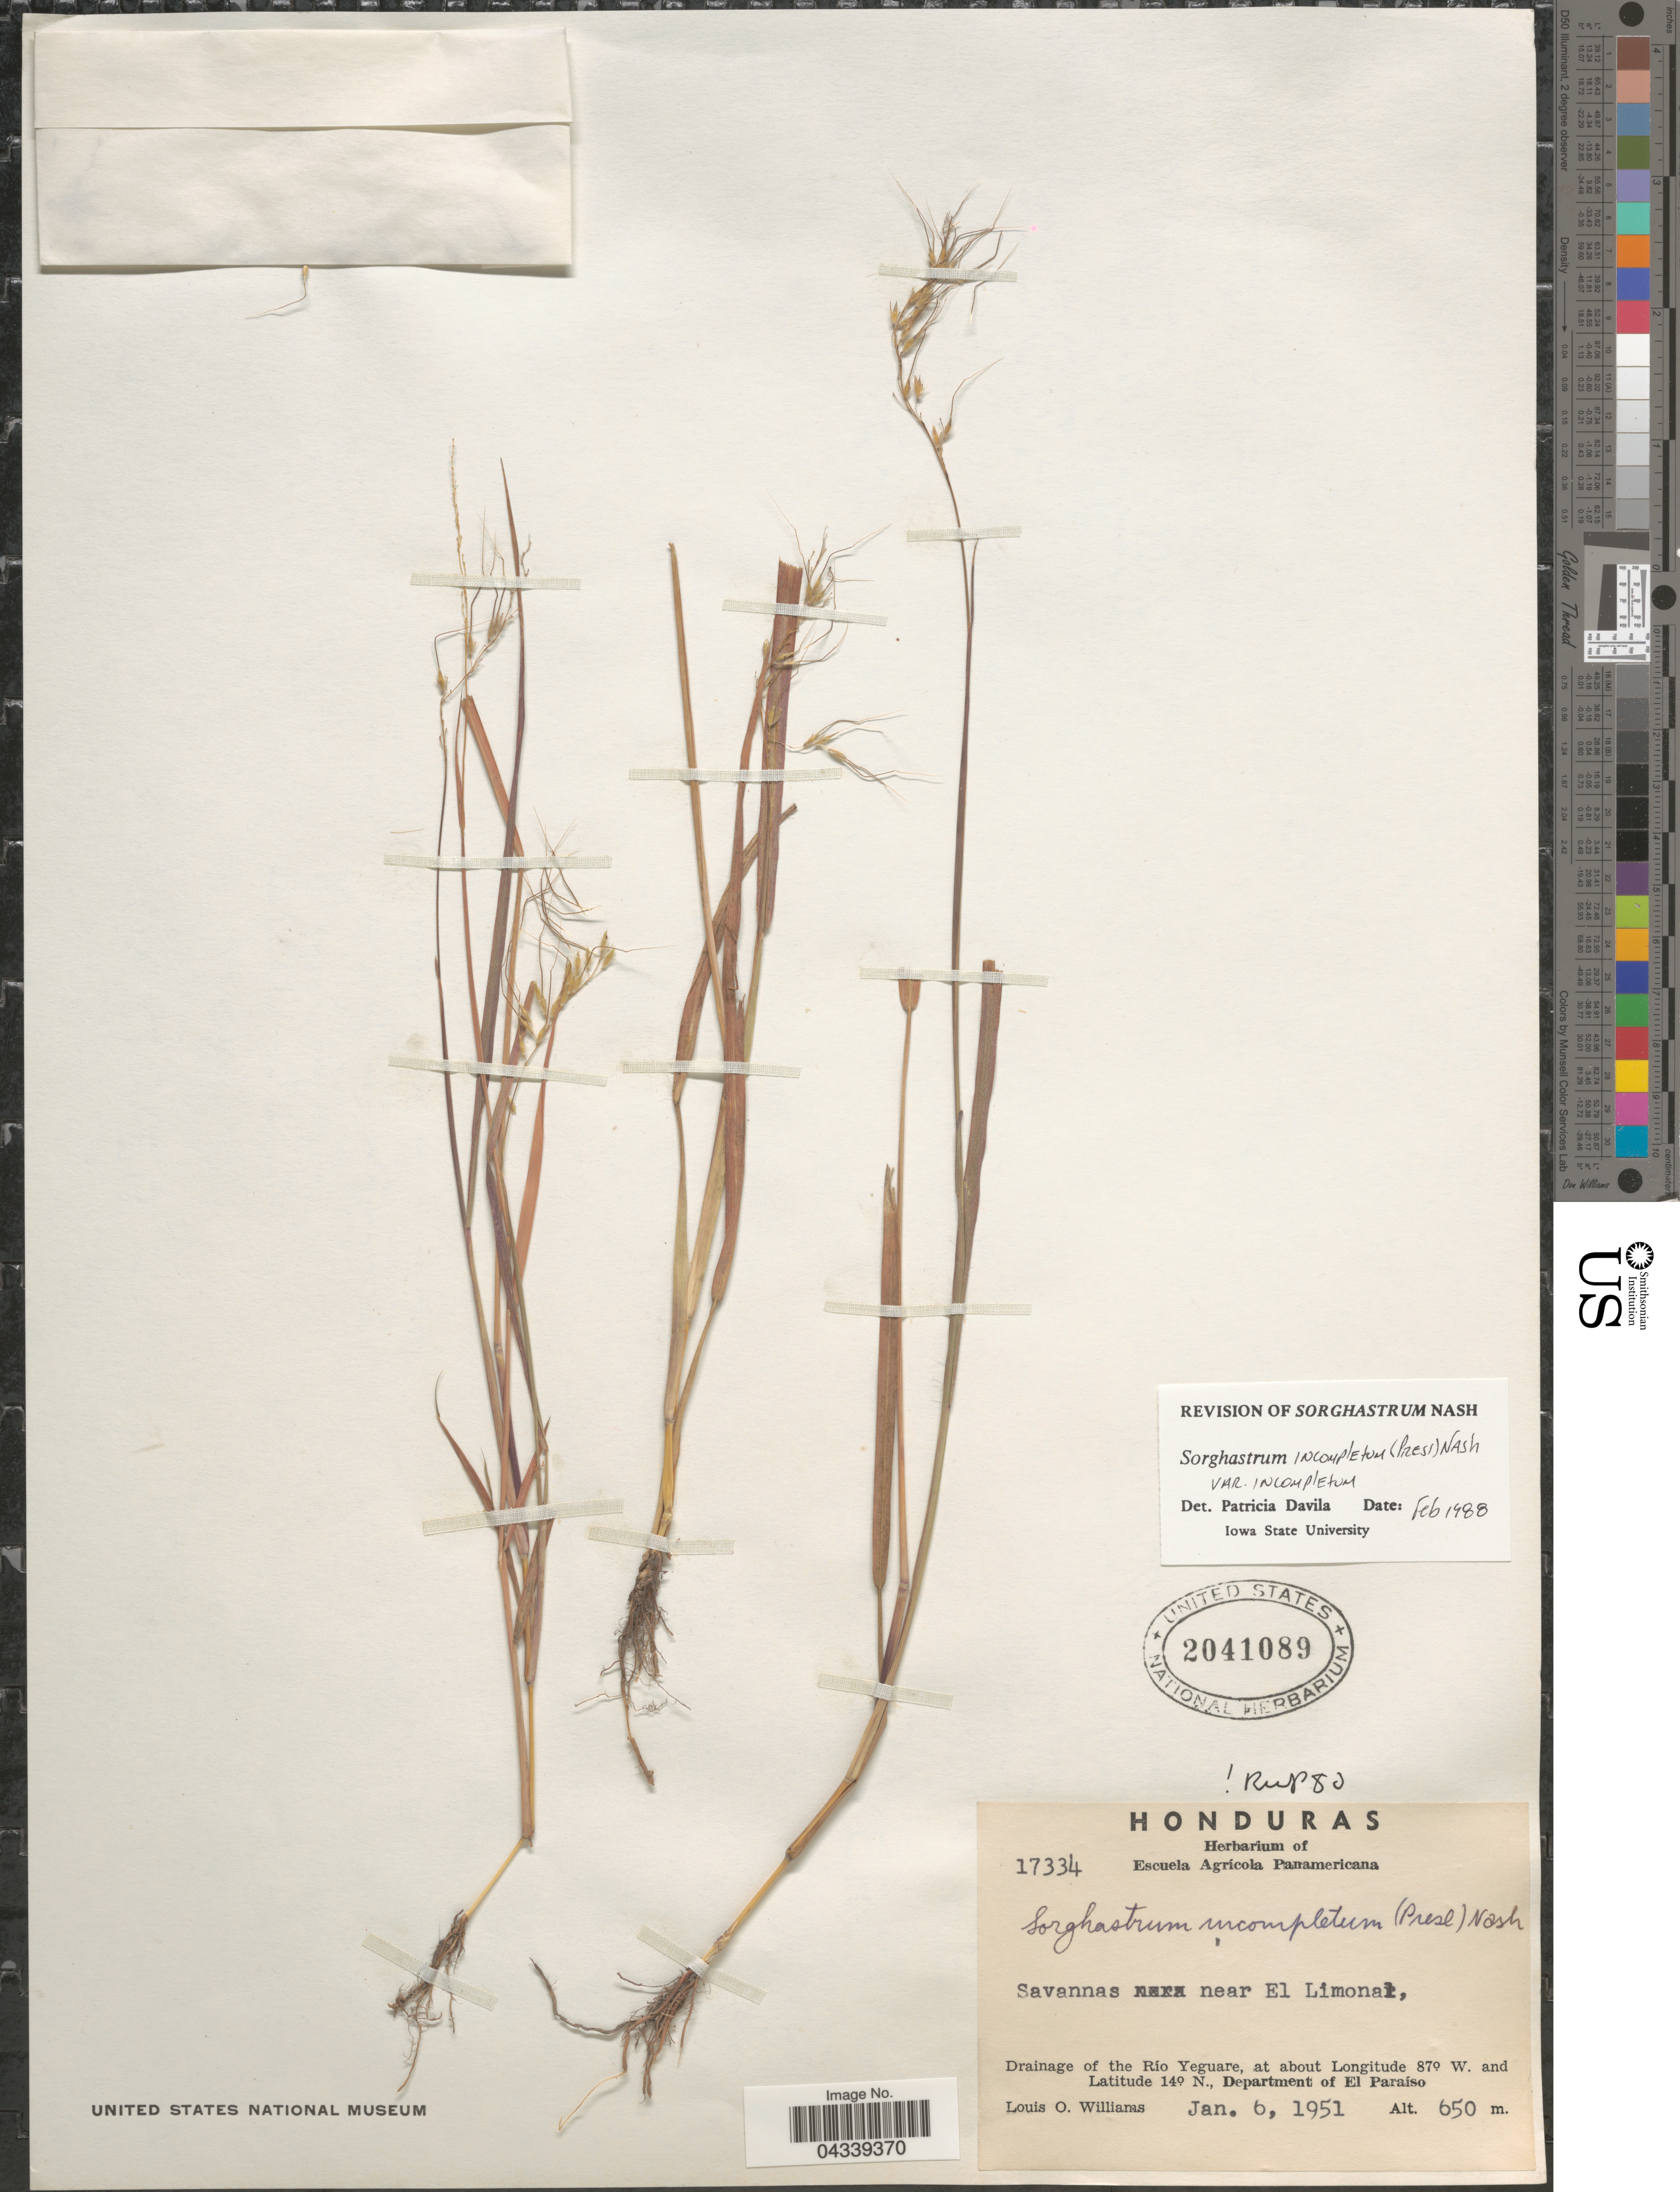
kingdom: Plantae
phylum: Tracheophyta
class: Liliopsida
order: Poales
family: Poaceae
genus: Sorghastrum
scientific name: Sorghastrum incompletum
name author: (J. Presl) Nash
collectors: L. O. Williams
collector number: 17334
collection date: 1951-01-06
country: Honduras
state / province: El Paraiso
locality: Savannas near El Limonal, Drainage of the Río Yeguare, Department of El Paraíso.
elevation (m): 650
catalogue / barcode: US 2041089